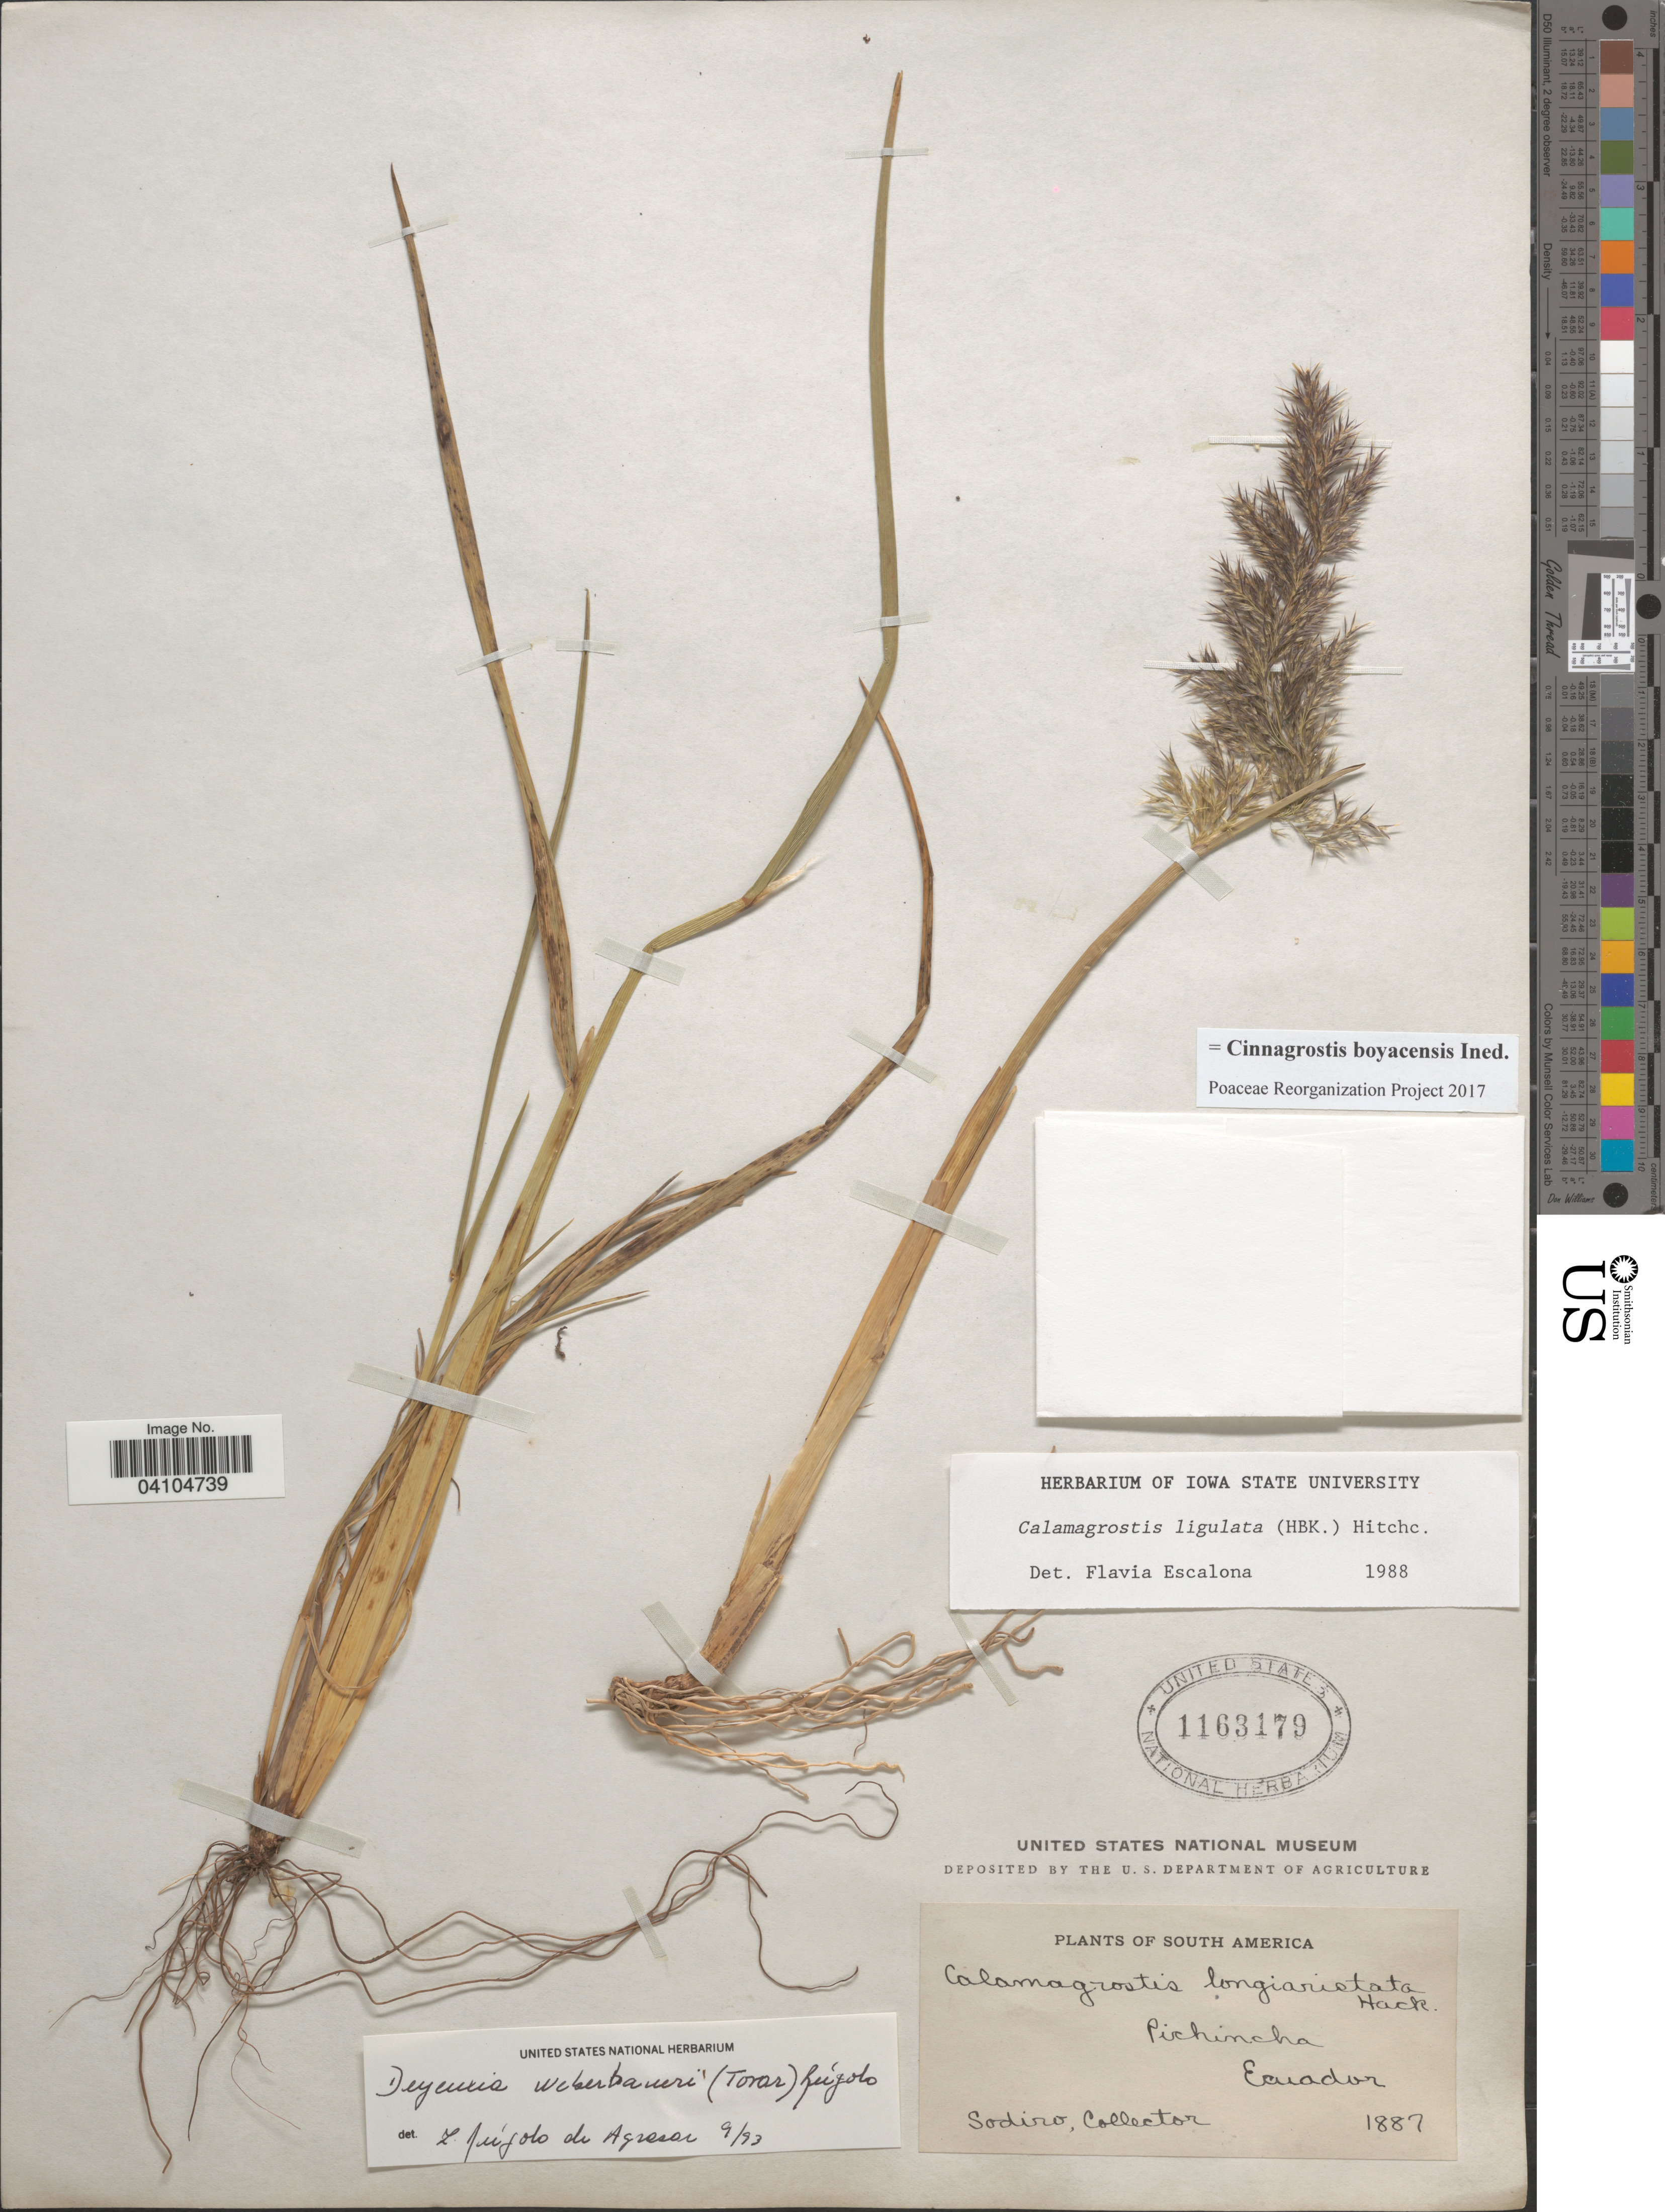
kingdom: Plantae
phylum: Tracheophyta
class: Liliopsida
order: Poales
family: Poaceae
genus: Deschampsia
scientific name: Deschampsia boyacensis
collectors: Sodiro, --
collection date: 1887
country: Ecuador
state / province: Pichincha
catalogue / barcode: US 1163179